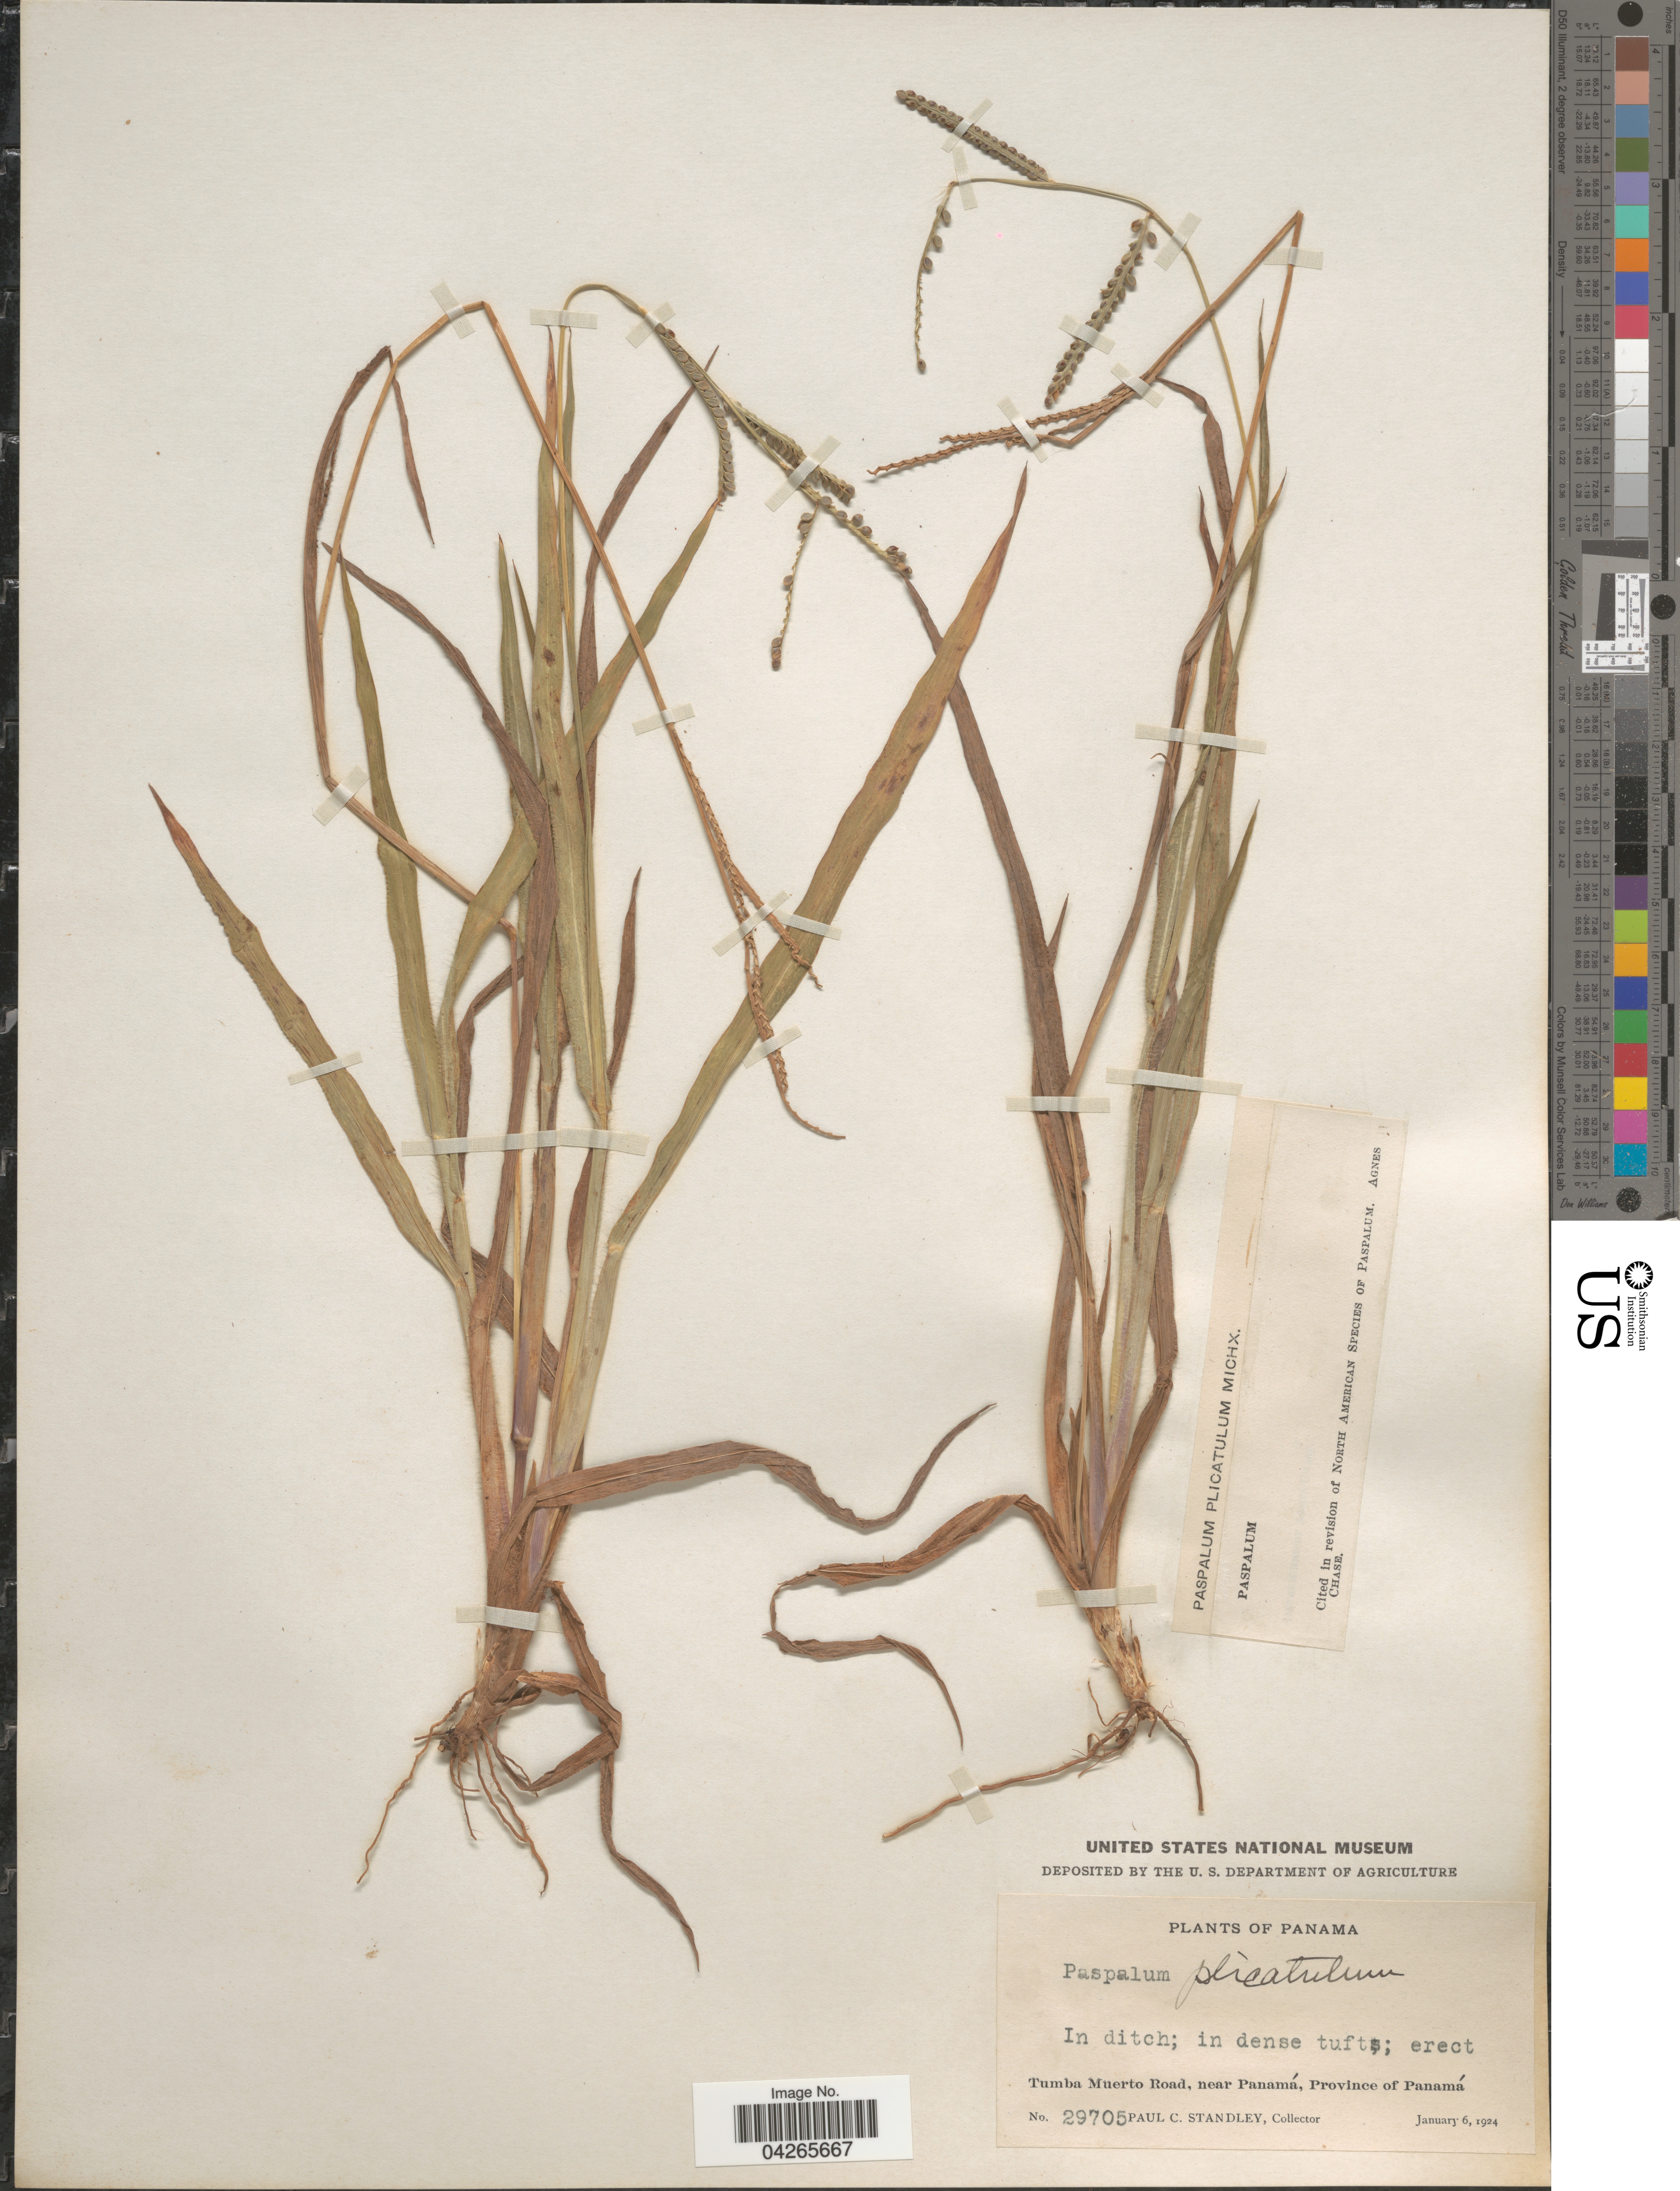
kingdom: Plantae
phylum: Tracheophyta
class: Liliopsida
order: Poales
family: Poaceae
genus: Paspalum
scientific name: Paspalum plicatulum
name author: Michx.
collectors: P. C. Standley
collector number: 29705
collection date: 1924-01-06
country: Panama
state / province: Panamá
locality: In ditch; Tumba Muerto Road, near Panamá.